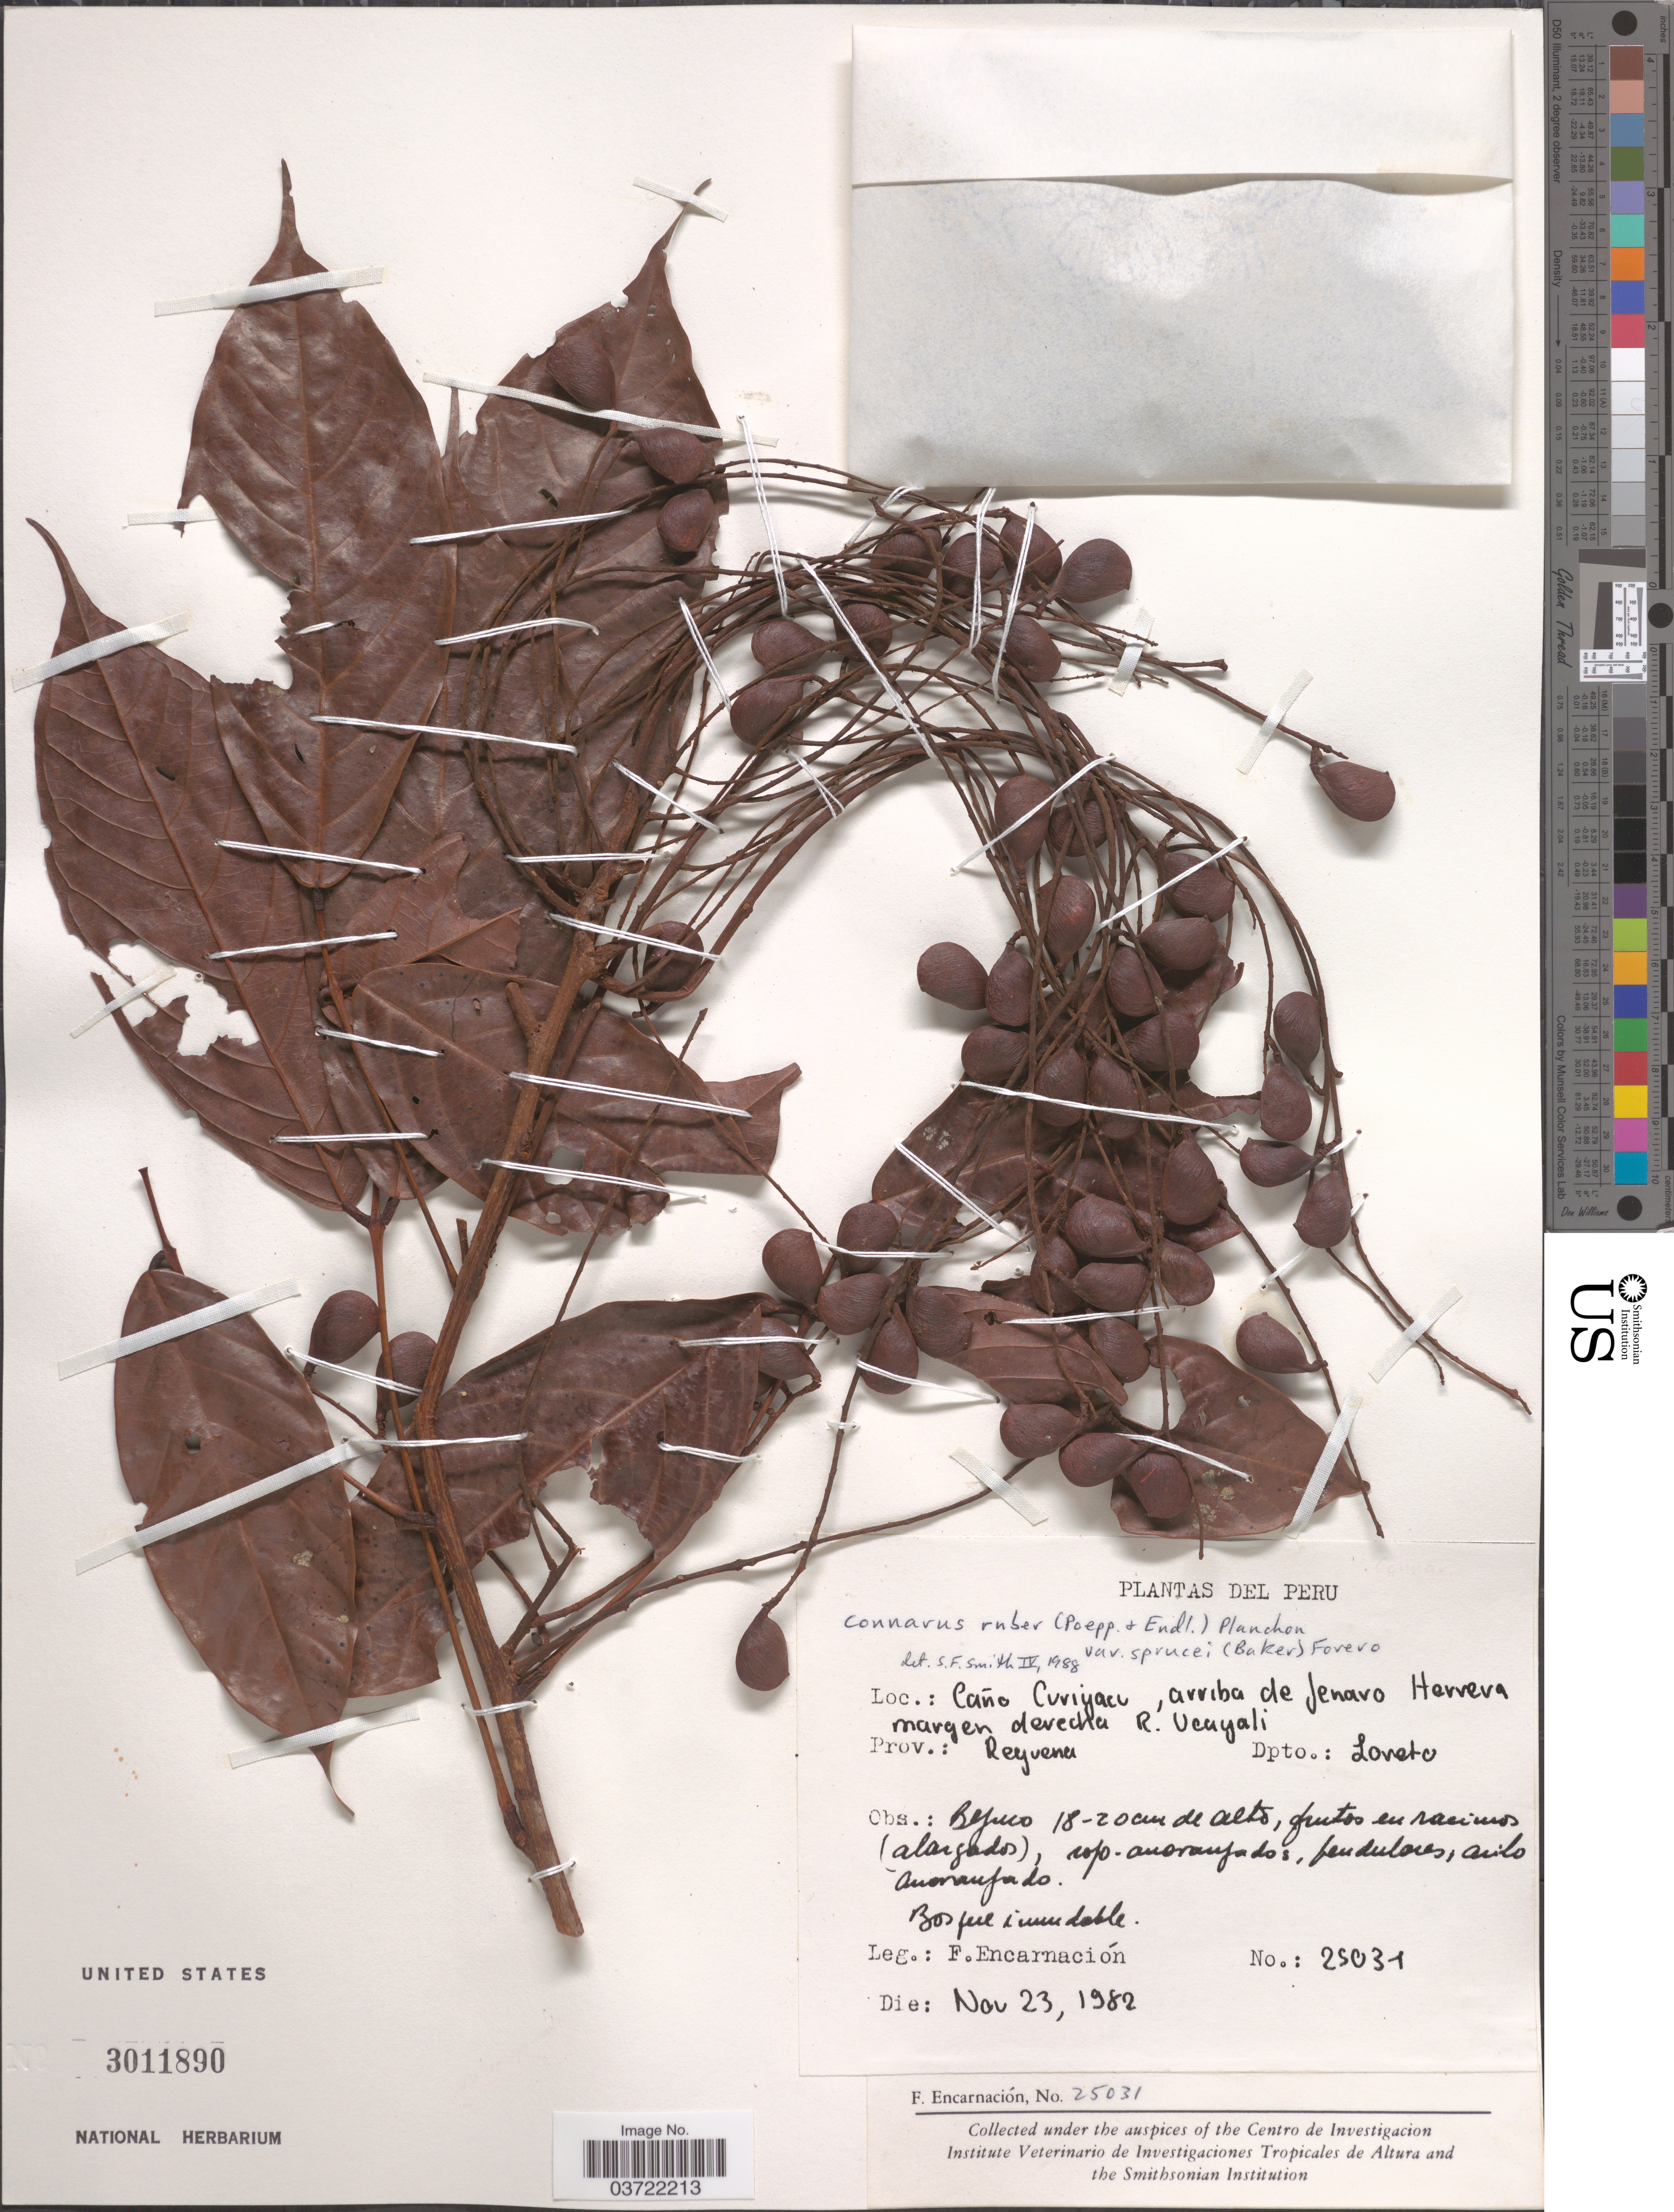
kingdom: Plantae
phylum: Tracheophyta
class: Magnoliopsida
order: Oxalidales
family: Connaraceae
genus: Connarus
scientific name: Connarus ruber var. sprucei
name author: (Baker) Forero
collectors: F. Encarnación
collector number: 25031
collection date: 1982-11-23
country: Peru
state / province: Loreto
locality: Caño Curiyacu, arriba de Jenaro Herrera margen derecha R. Ucayali. Prov.: Requena. Dpto.: Loreto.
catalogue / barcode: US 3011890